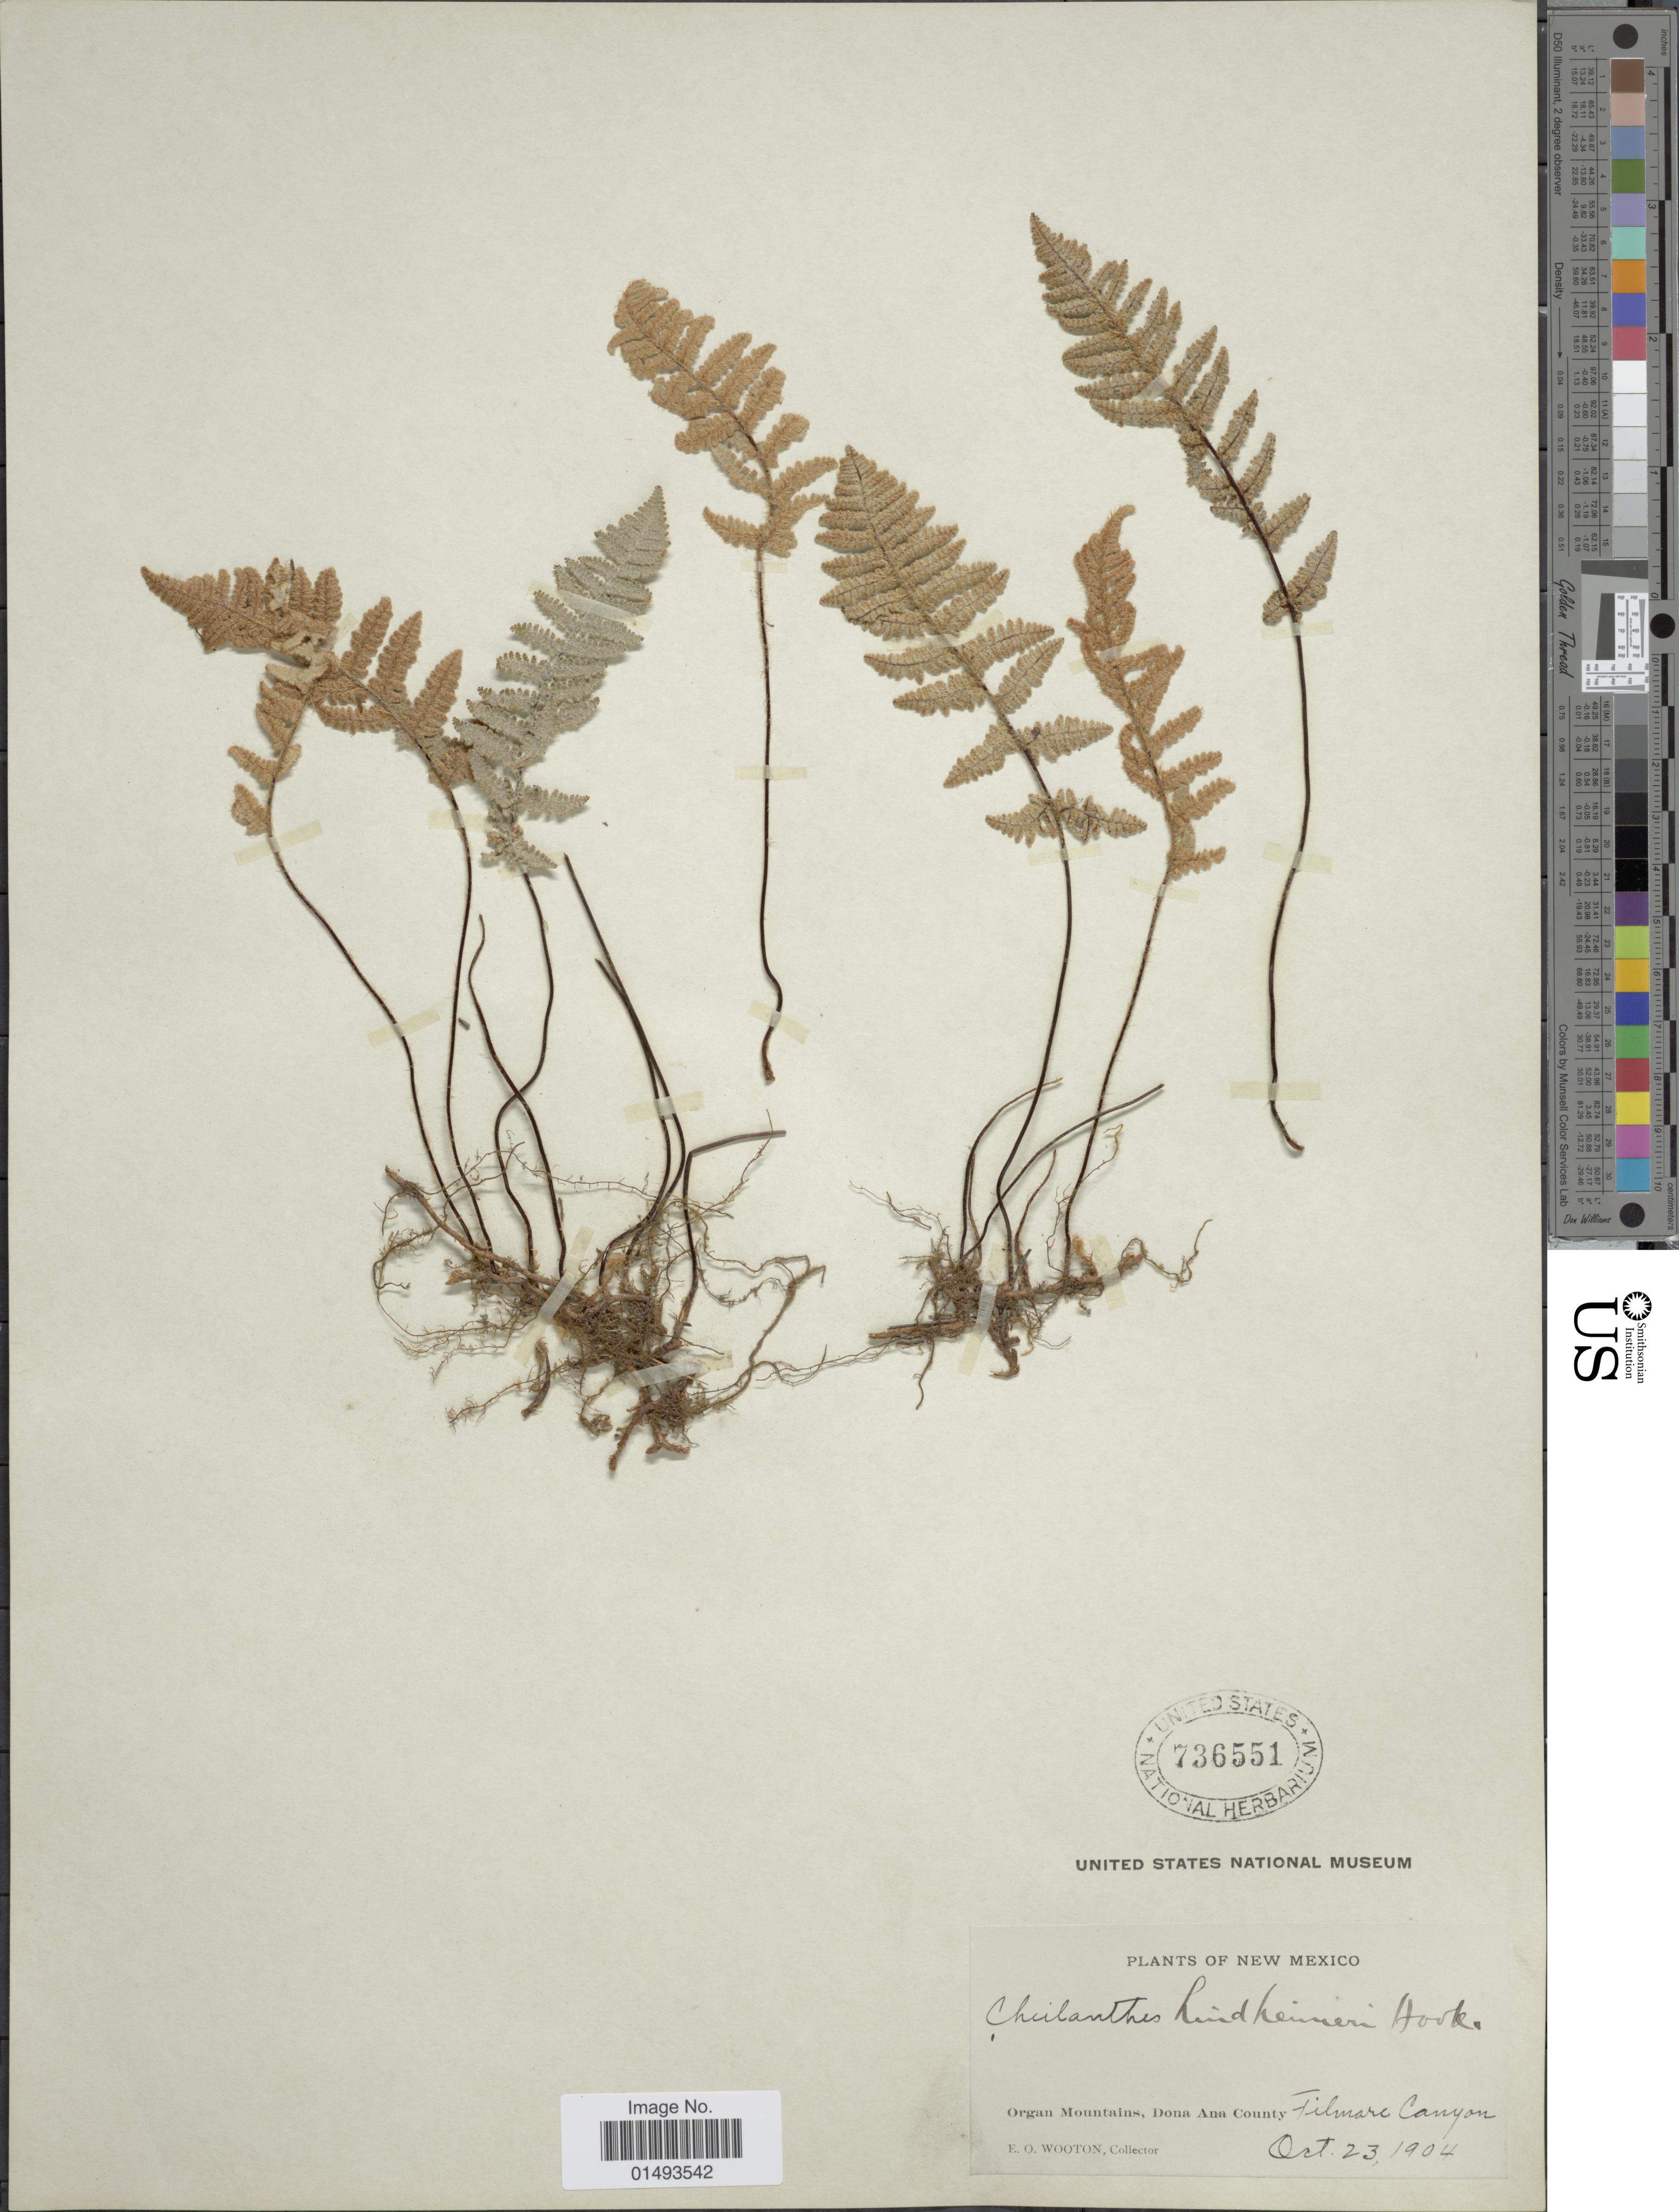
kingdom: Plantae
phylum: Tracheophyta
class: Polypodiopsida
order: Polypodiales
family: Pteridaceae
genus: Myriopteris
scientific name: Myriopteris lindheimeri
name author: (Hook.) J. Sm.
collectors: E. O. Wooton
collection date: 1904-10-23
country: United States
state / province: New Mexico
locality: Plants of New Mexico, Organ Mountains, Dona Ana County, Filmare Canyon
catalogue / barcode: US 736551